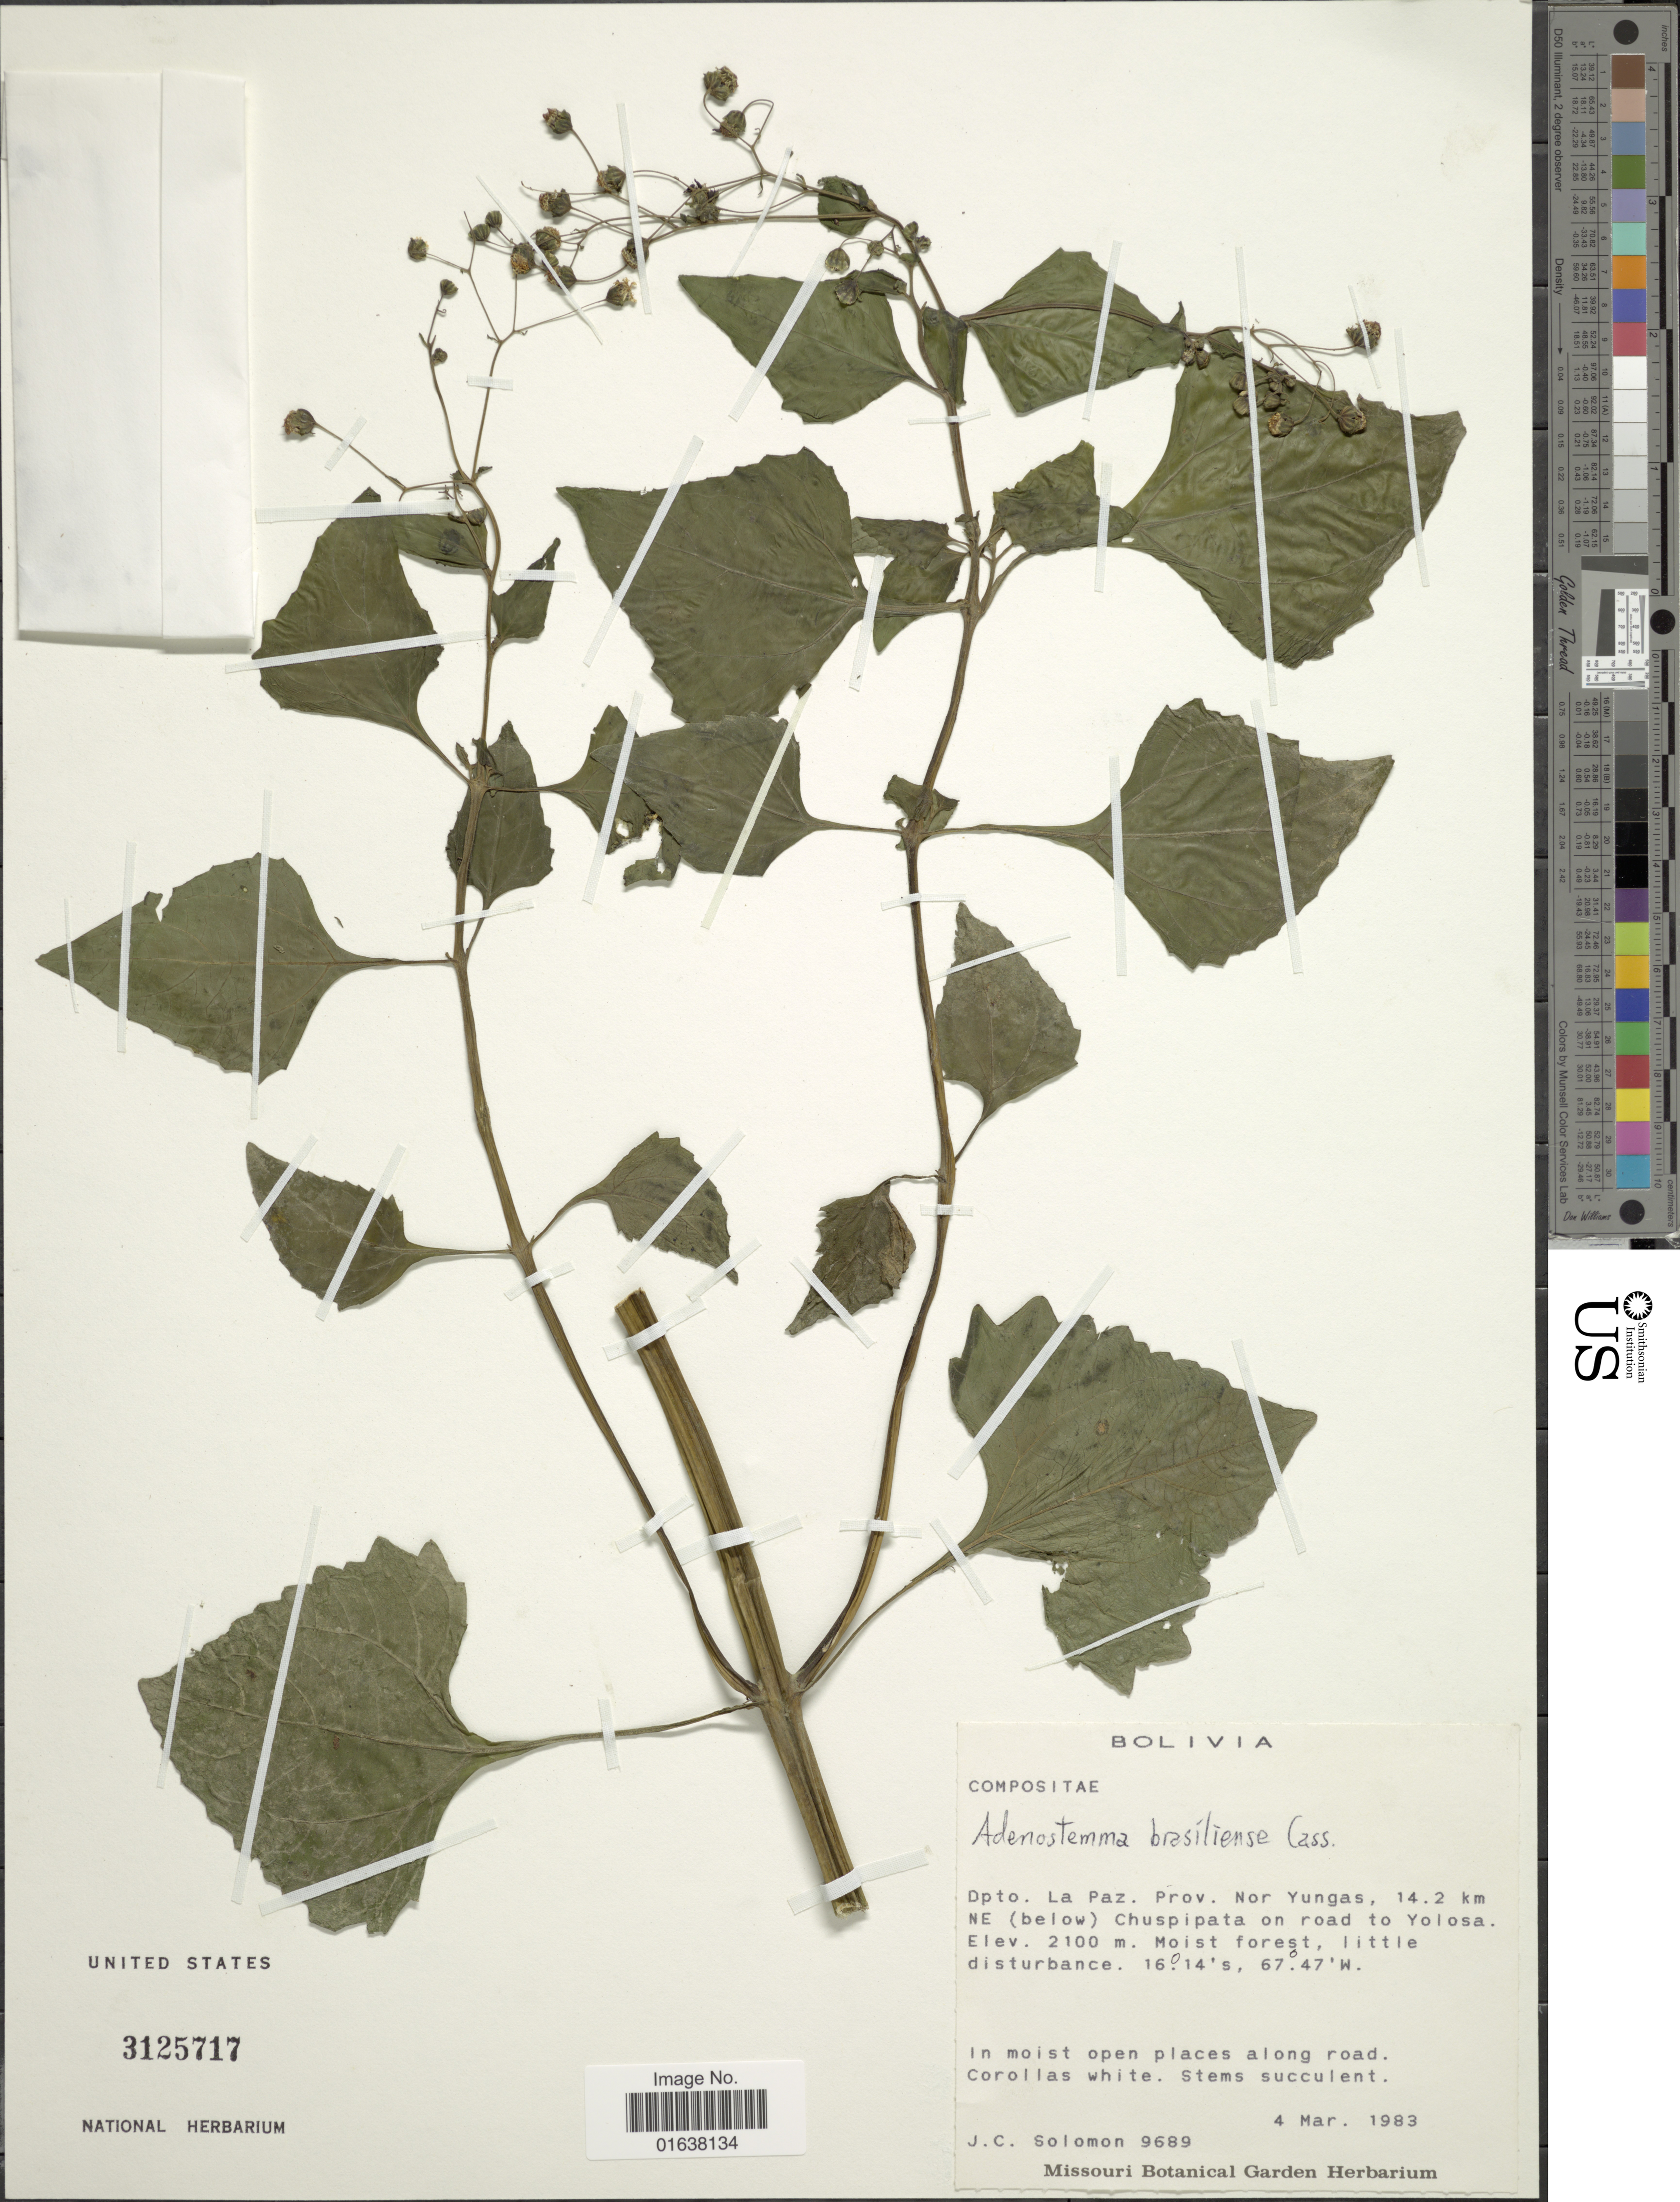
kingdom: Plantae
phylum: Tracheophyta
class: Magnoliopsida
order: Asterales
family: Asteraceae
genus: Adenostemma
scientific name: Adenostemma brasilianum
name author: (Pers.) Cass.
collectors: J. C. Solomon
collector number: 9689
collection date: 1983-03-04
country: Bolivia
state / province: La Paz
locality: Prov. Nor Yungas, 14.2 km NE (below) Chuspipata on road to Yolosa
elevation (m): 2100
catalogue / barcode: US 3125717